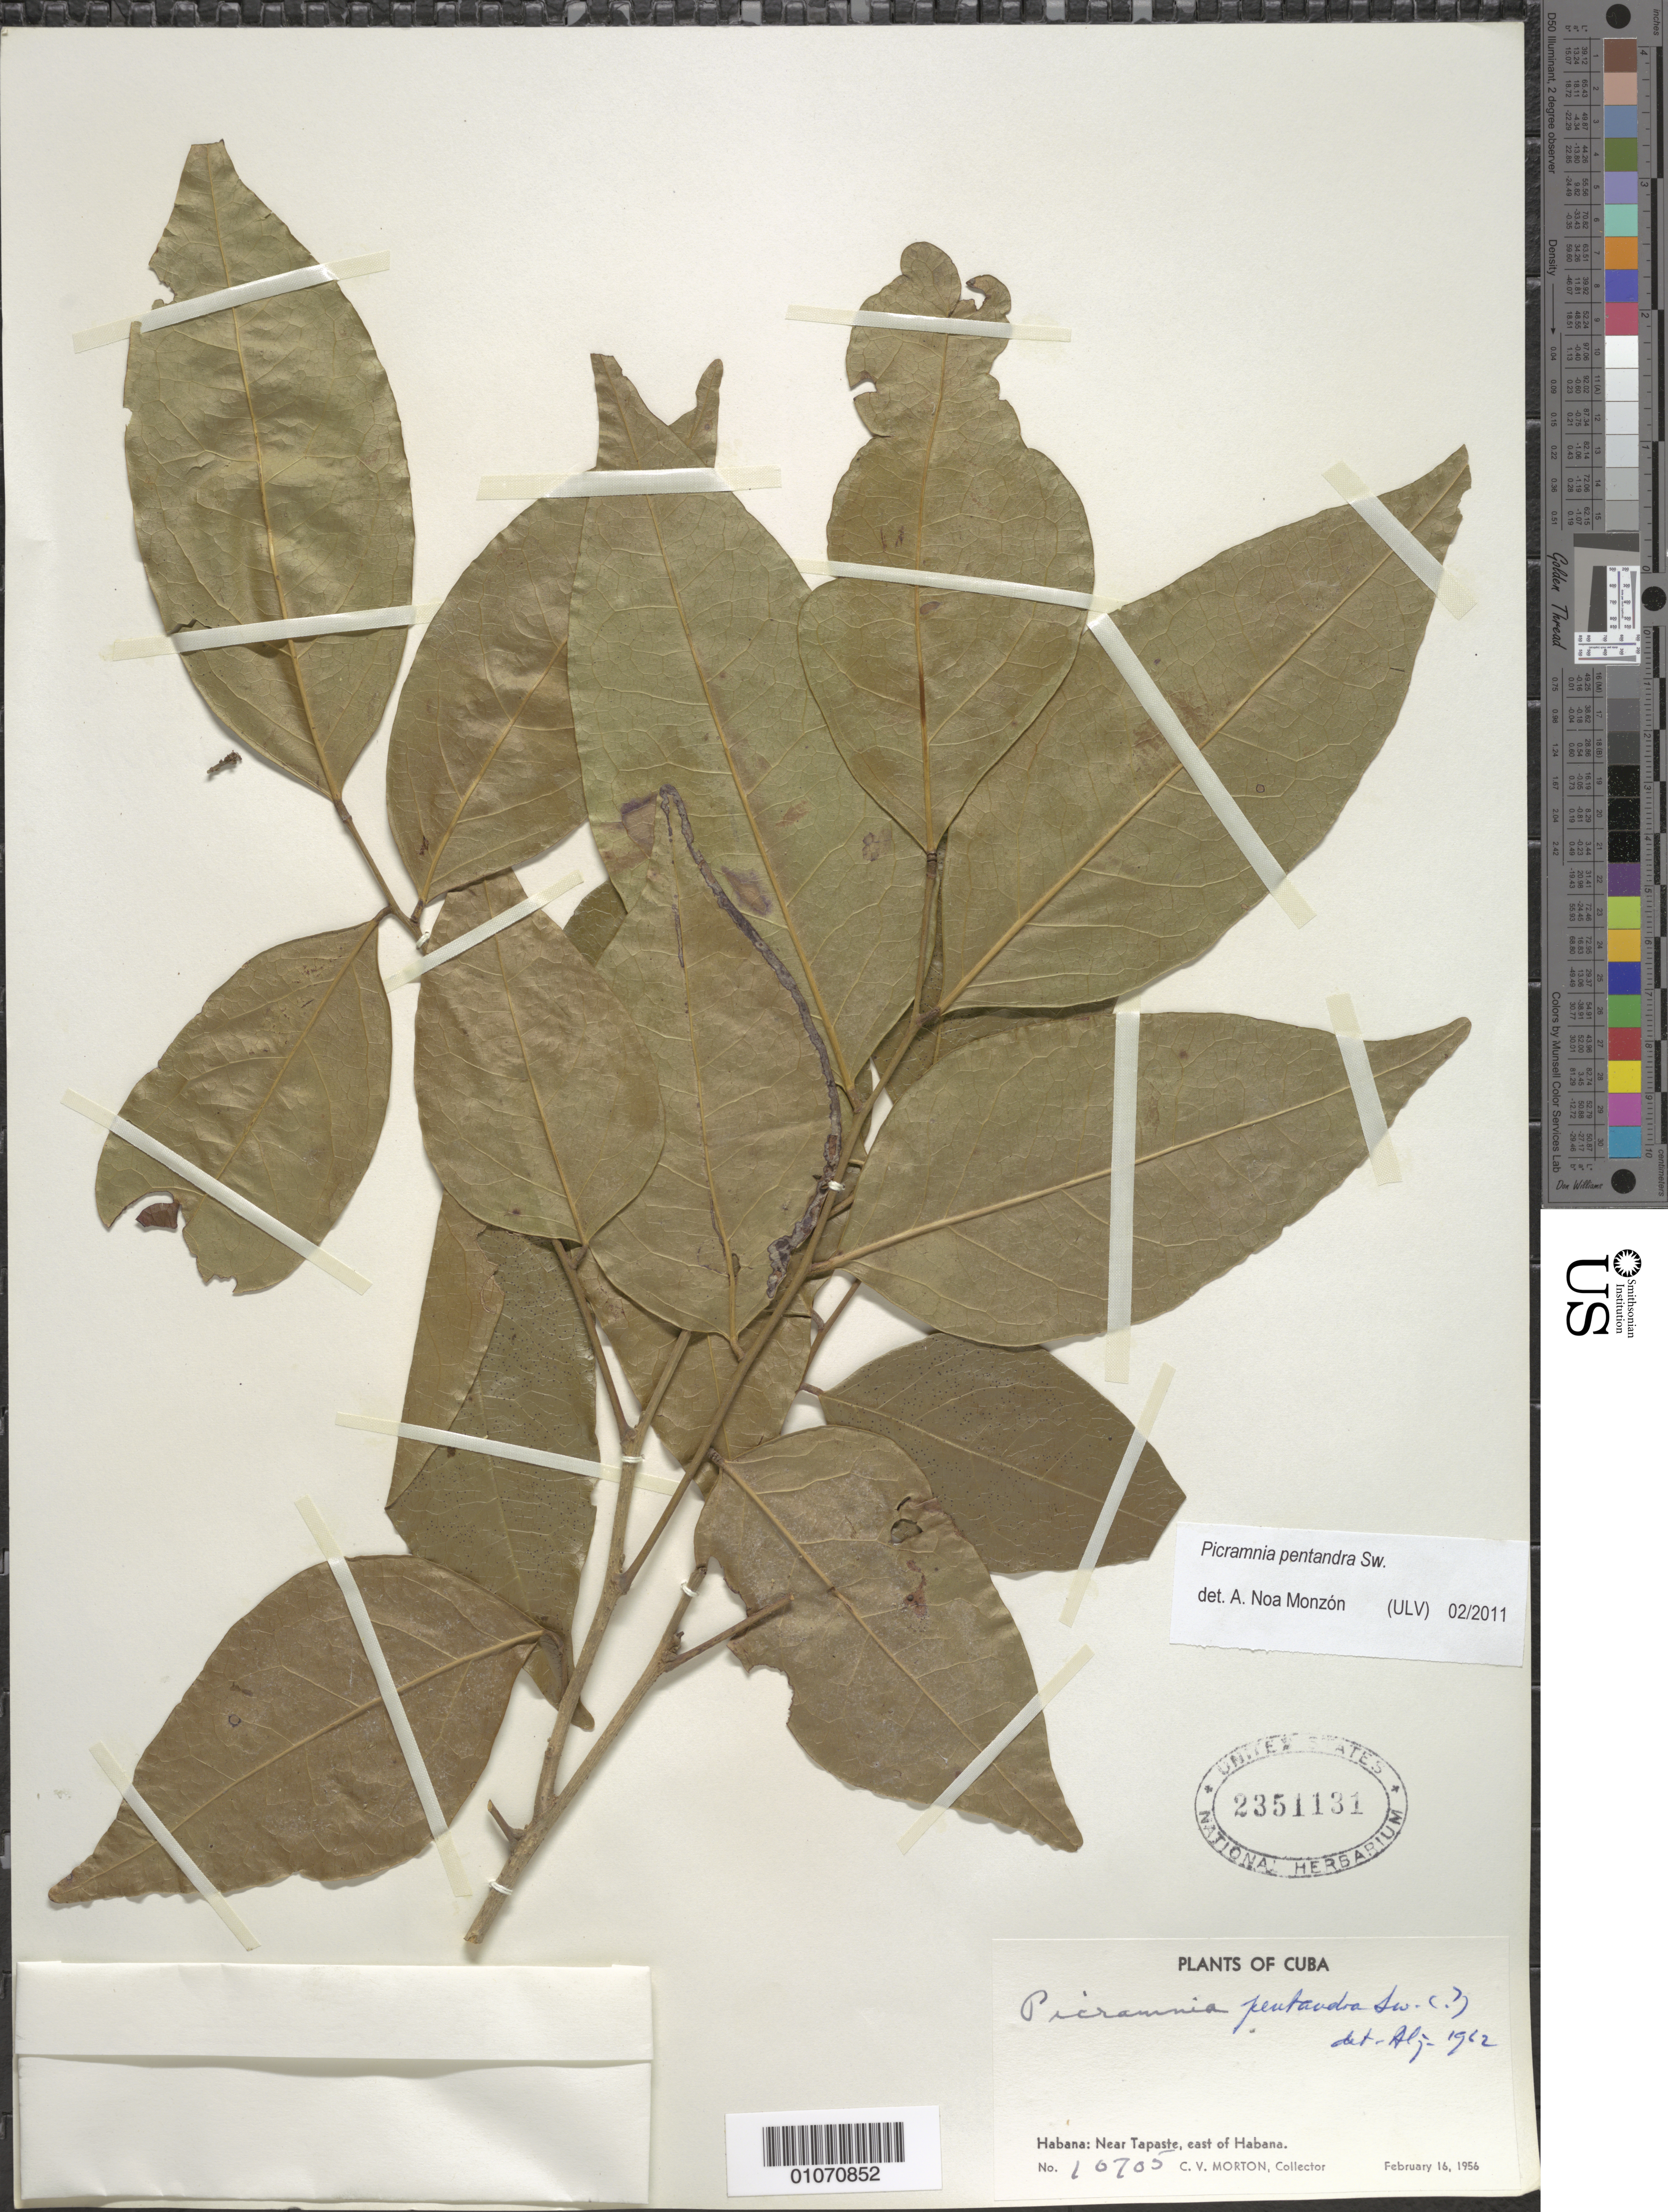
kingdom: Plantae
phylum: Tracheophyta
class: Magnoliopsida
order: Picramniales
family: Picramniaceae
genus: Picramnia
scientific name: Picramnia pentandra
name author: Sw.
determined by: Noa Monzón, A.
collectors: C. V. Morton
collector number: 10705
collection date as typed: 16 Feb 1956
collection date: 1956-02-16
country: Cuba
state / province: La Habana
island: Cuba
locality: Tapaste, E of Habana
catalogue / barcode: US 2351131